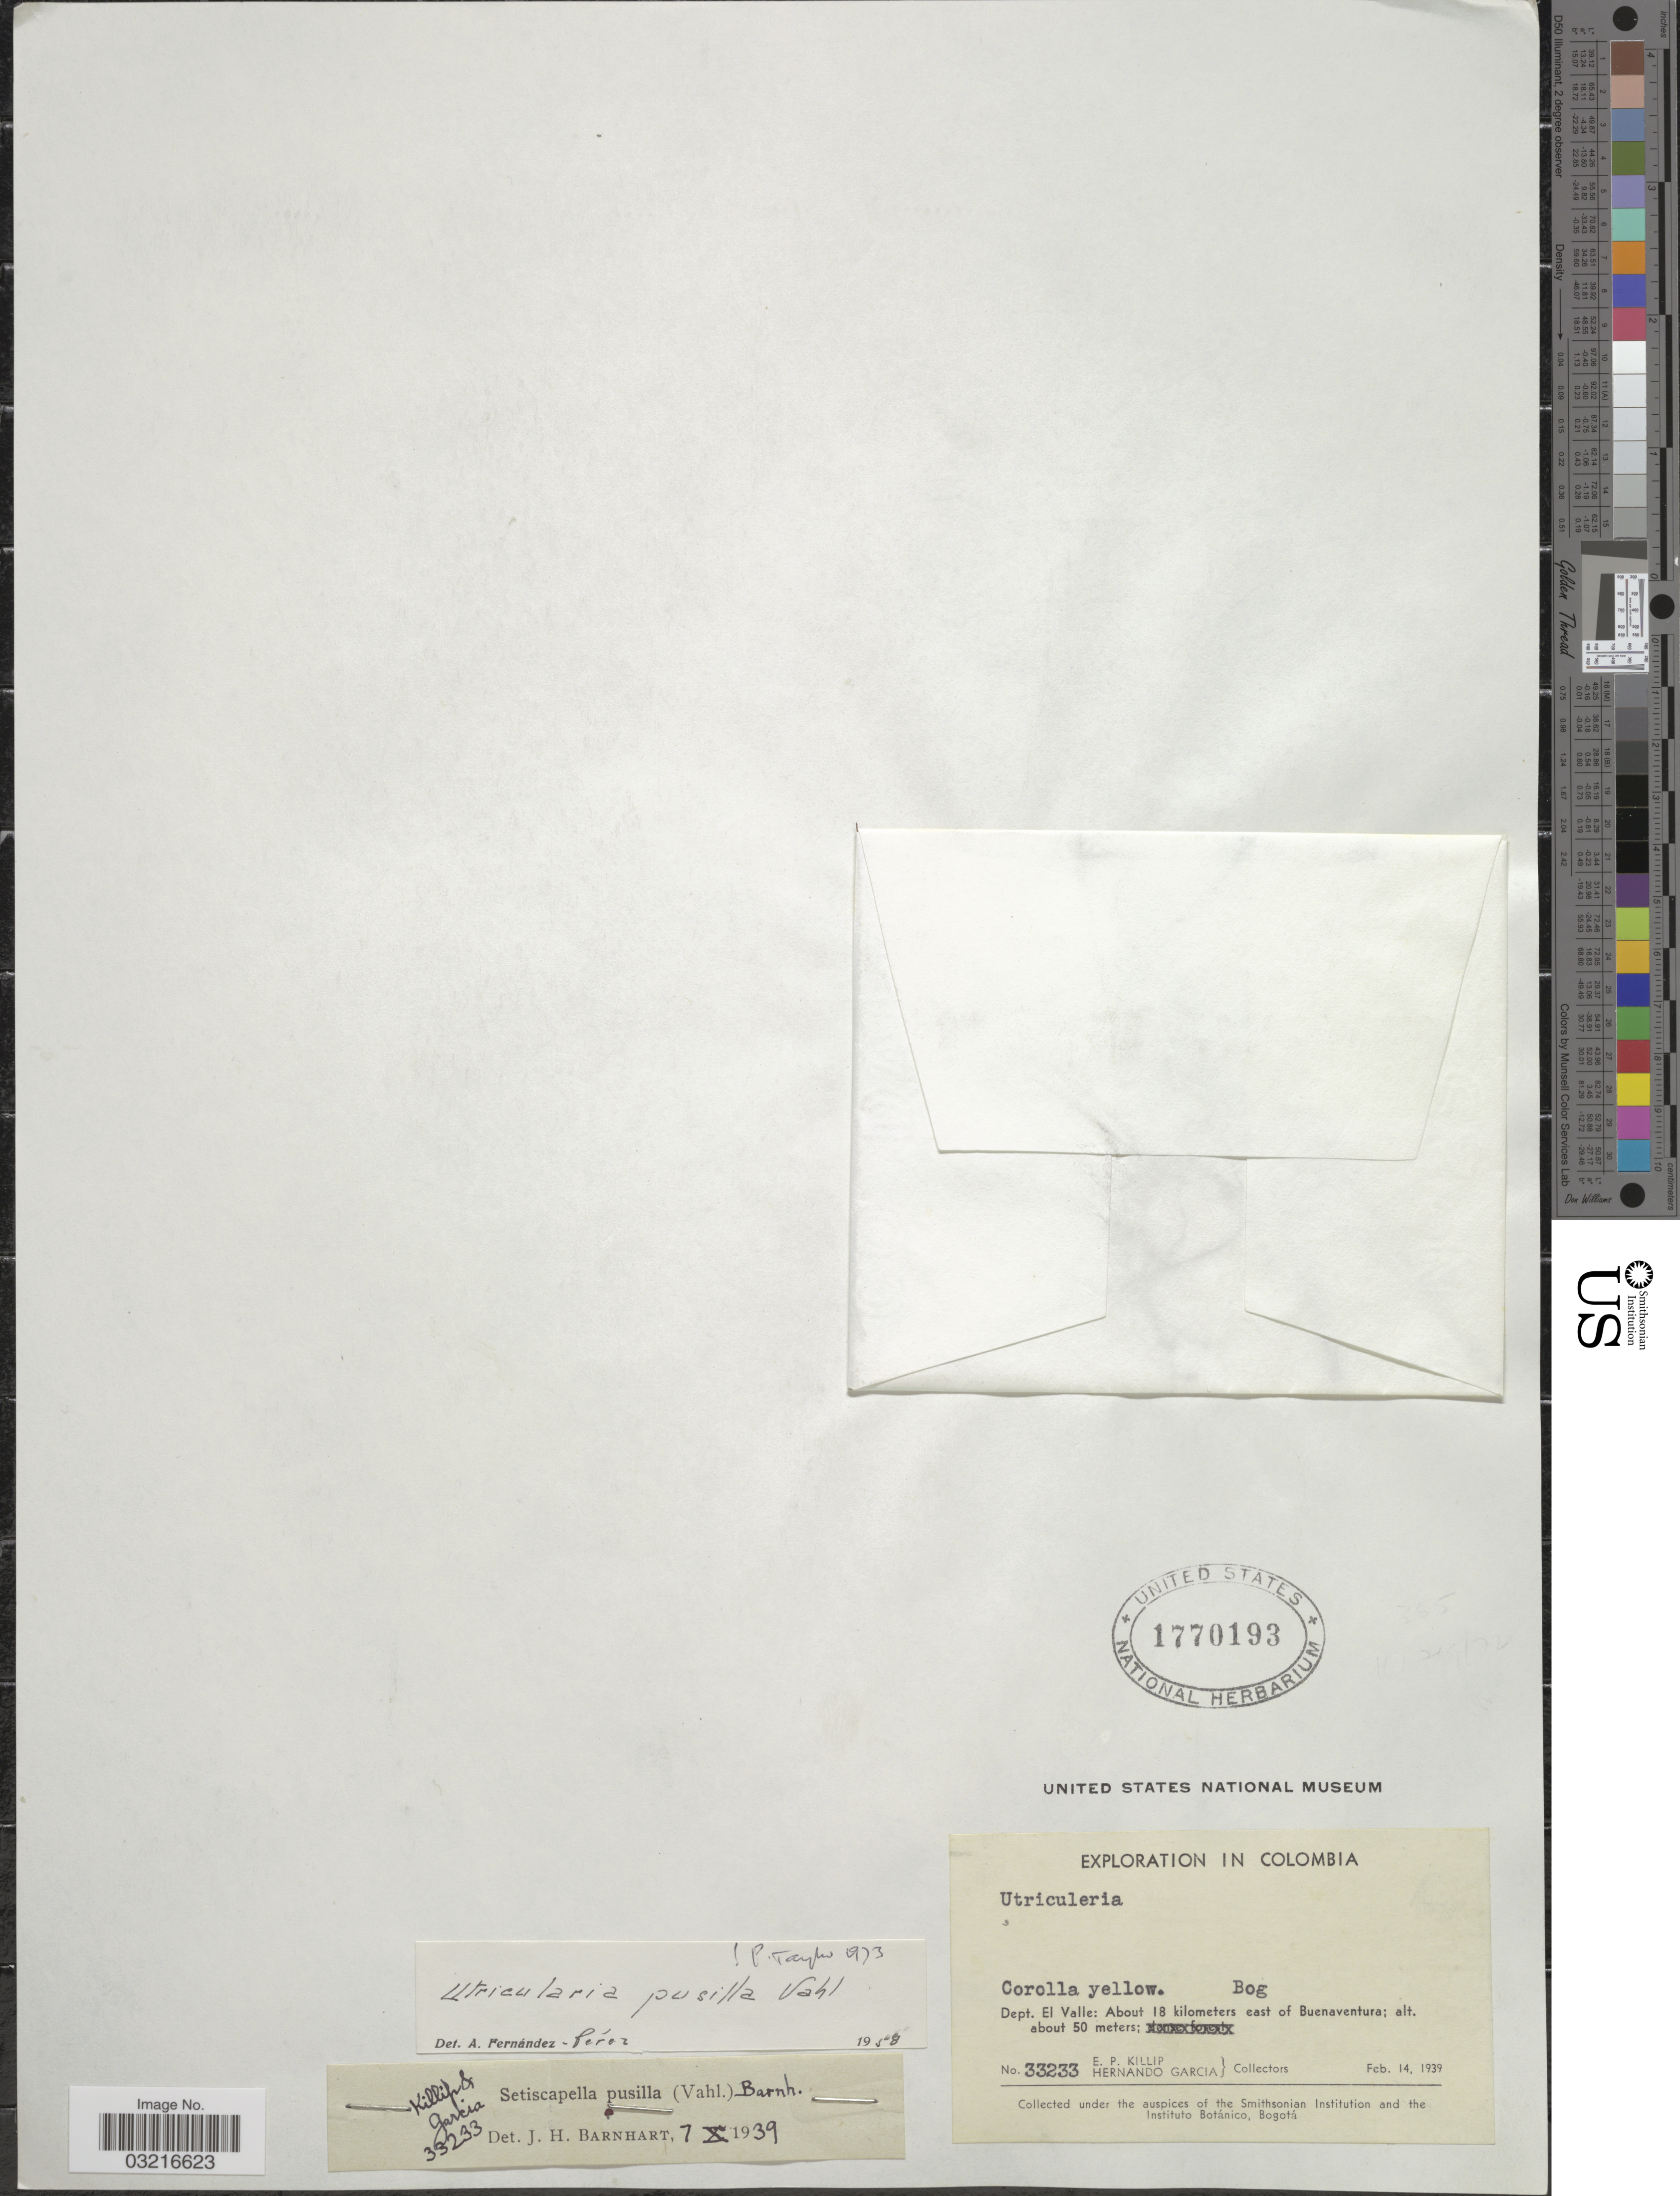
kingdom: Plantae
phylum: Tracheophyta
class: Magnoliopsida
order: Lamiales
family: Lentibulariaceae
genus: Utricularia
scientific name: Utricularia pusilla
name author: Vahl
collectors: E. P. Killip & H. Garcia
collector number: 33233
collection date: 1939-02-14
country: Colombia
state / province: Valle del Cauca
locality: Dept. El Valle: About 18 kilometers east of Buenaventura.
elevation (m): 50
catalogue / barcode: US 1770193